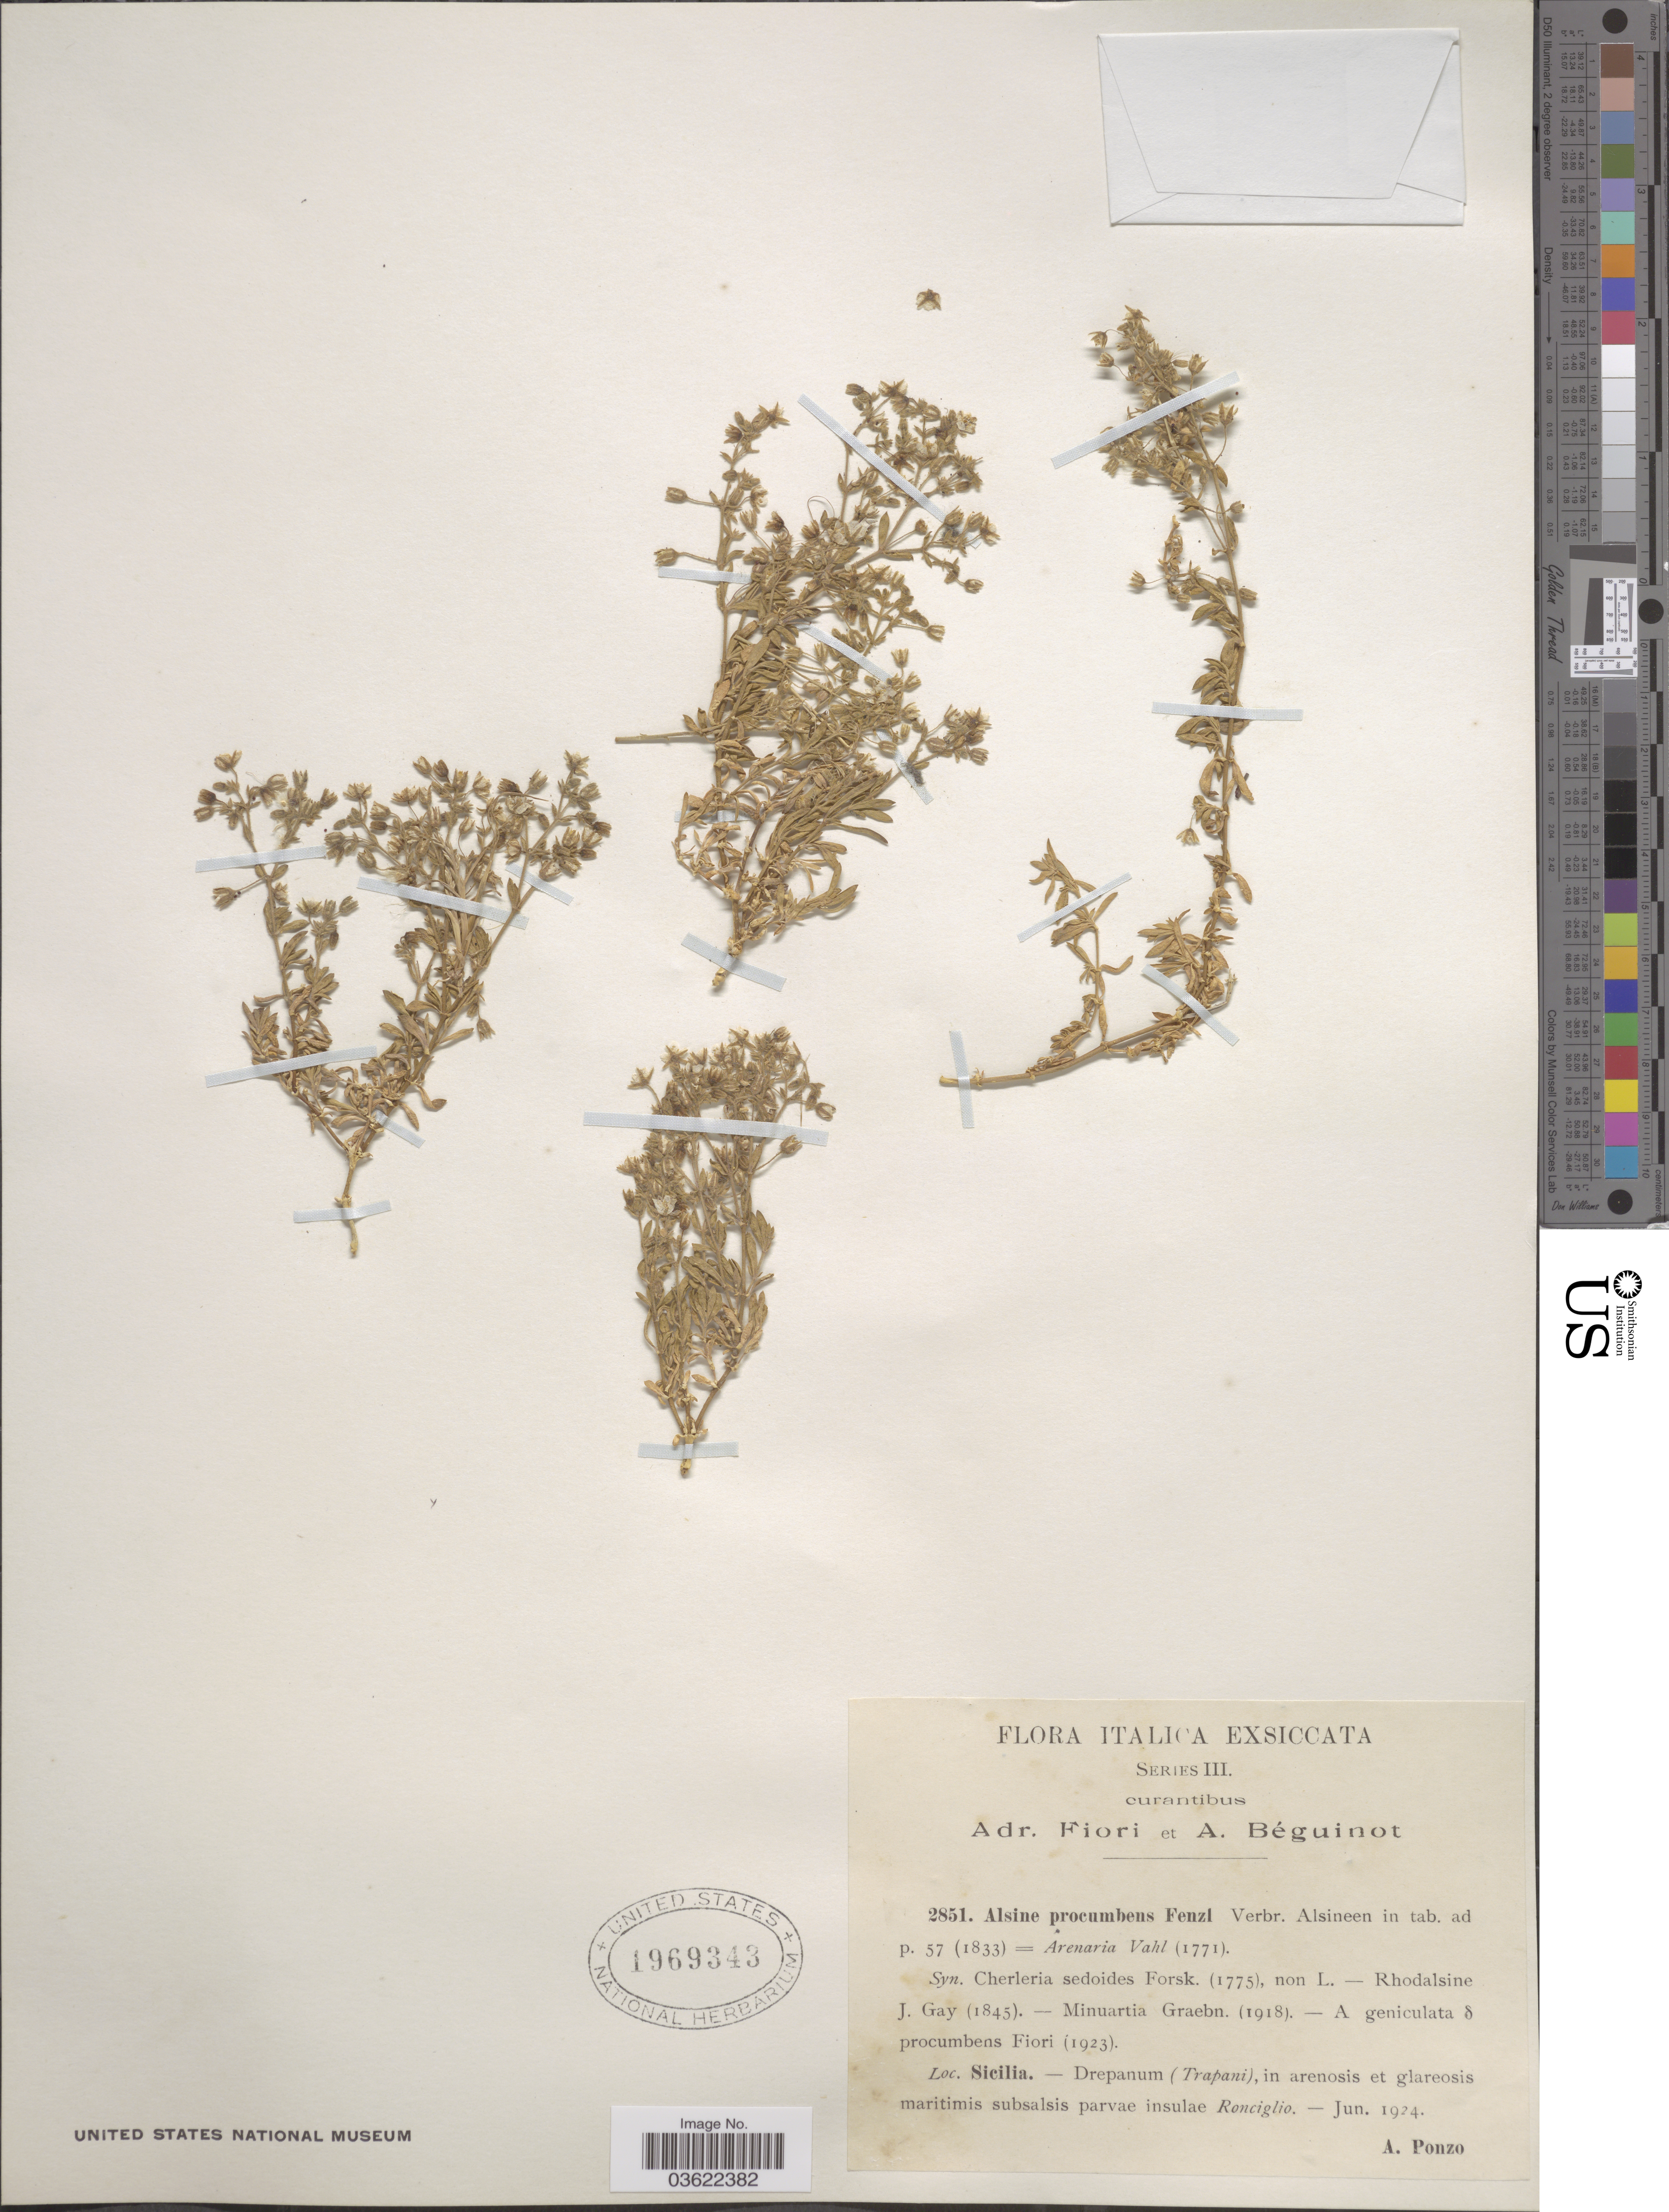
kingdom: Plantae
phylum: Tracheophyta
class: Magnoliopsida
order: Caryophyllales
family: Caryophyllaceae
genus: Arenaria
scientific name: Arenaria procumbens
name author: Vahl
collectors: A. Ponzo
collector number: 2851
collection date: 1924-06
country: Italy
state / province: Siciliana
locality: Sicilia. Drepanum (Trapani), in arenosis et glareosis maritimis subsalsis parvæ insulæ Ronciglio.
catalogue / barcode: US 1969343